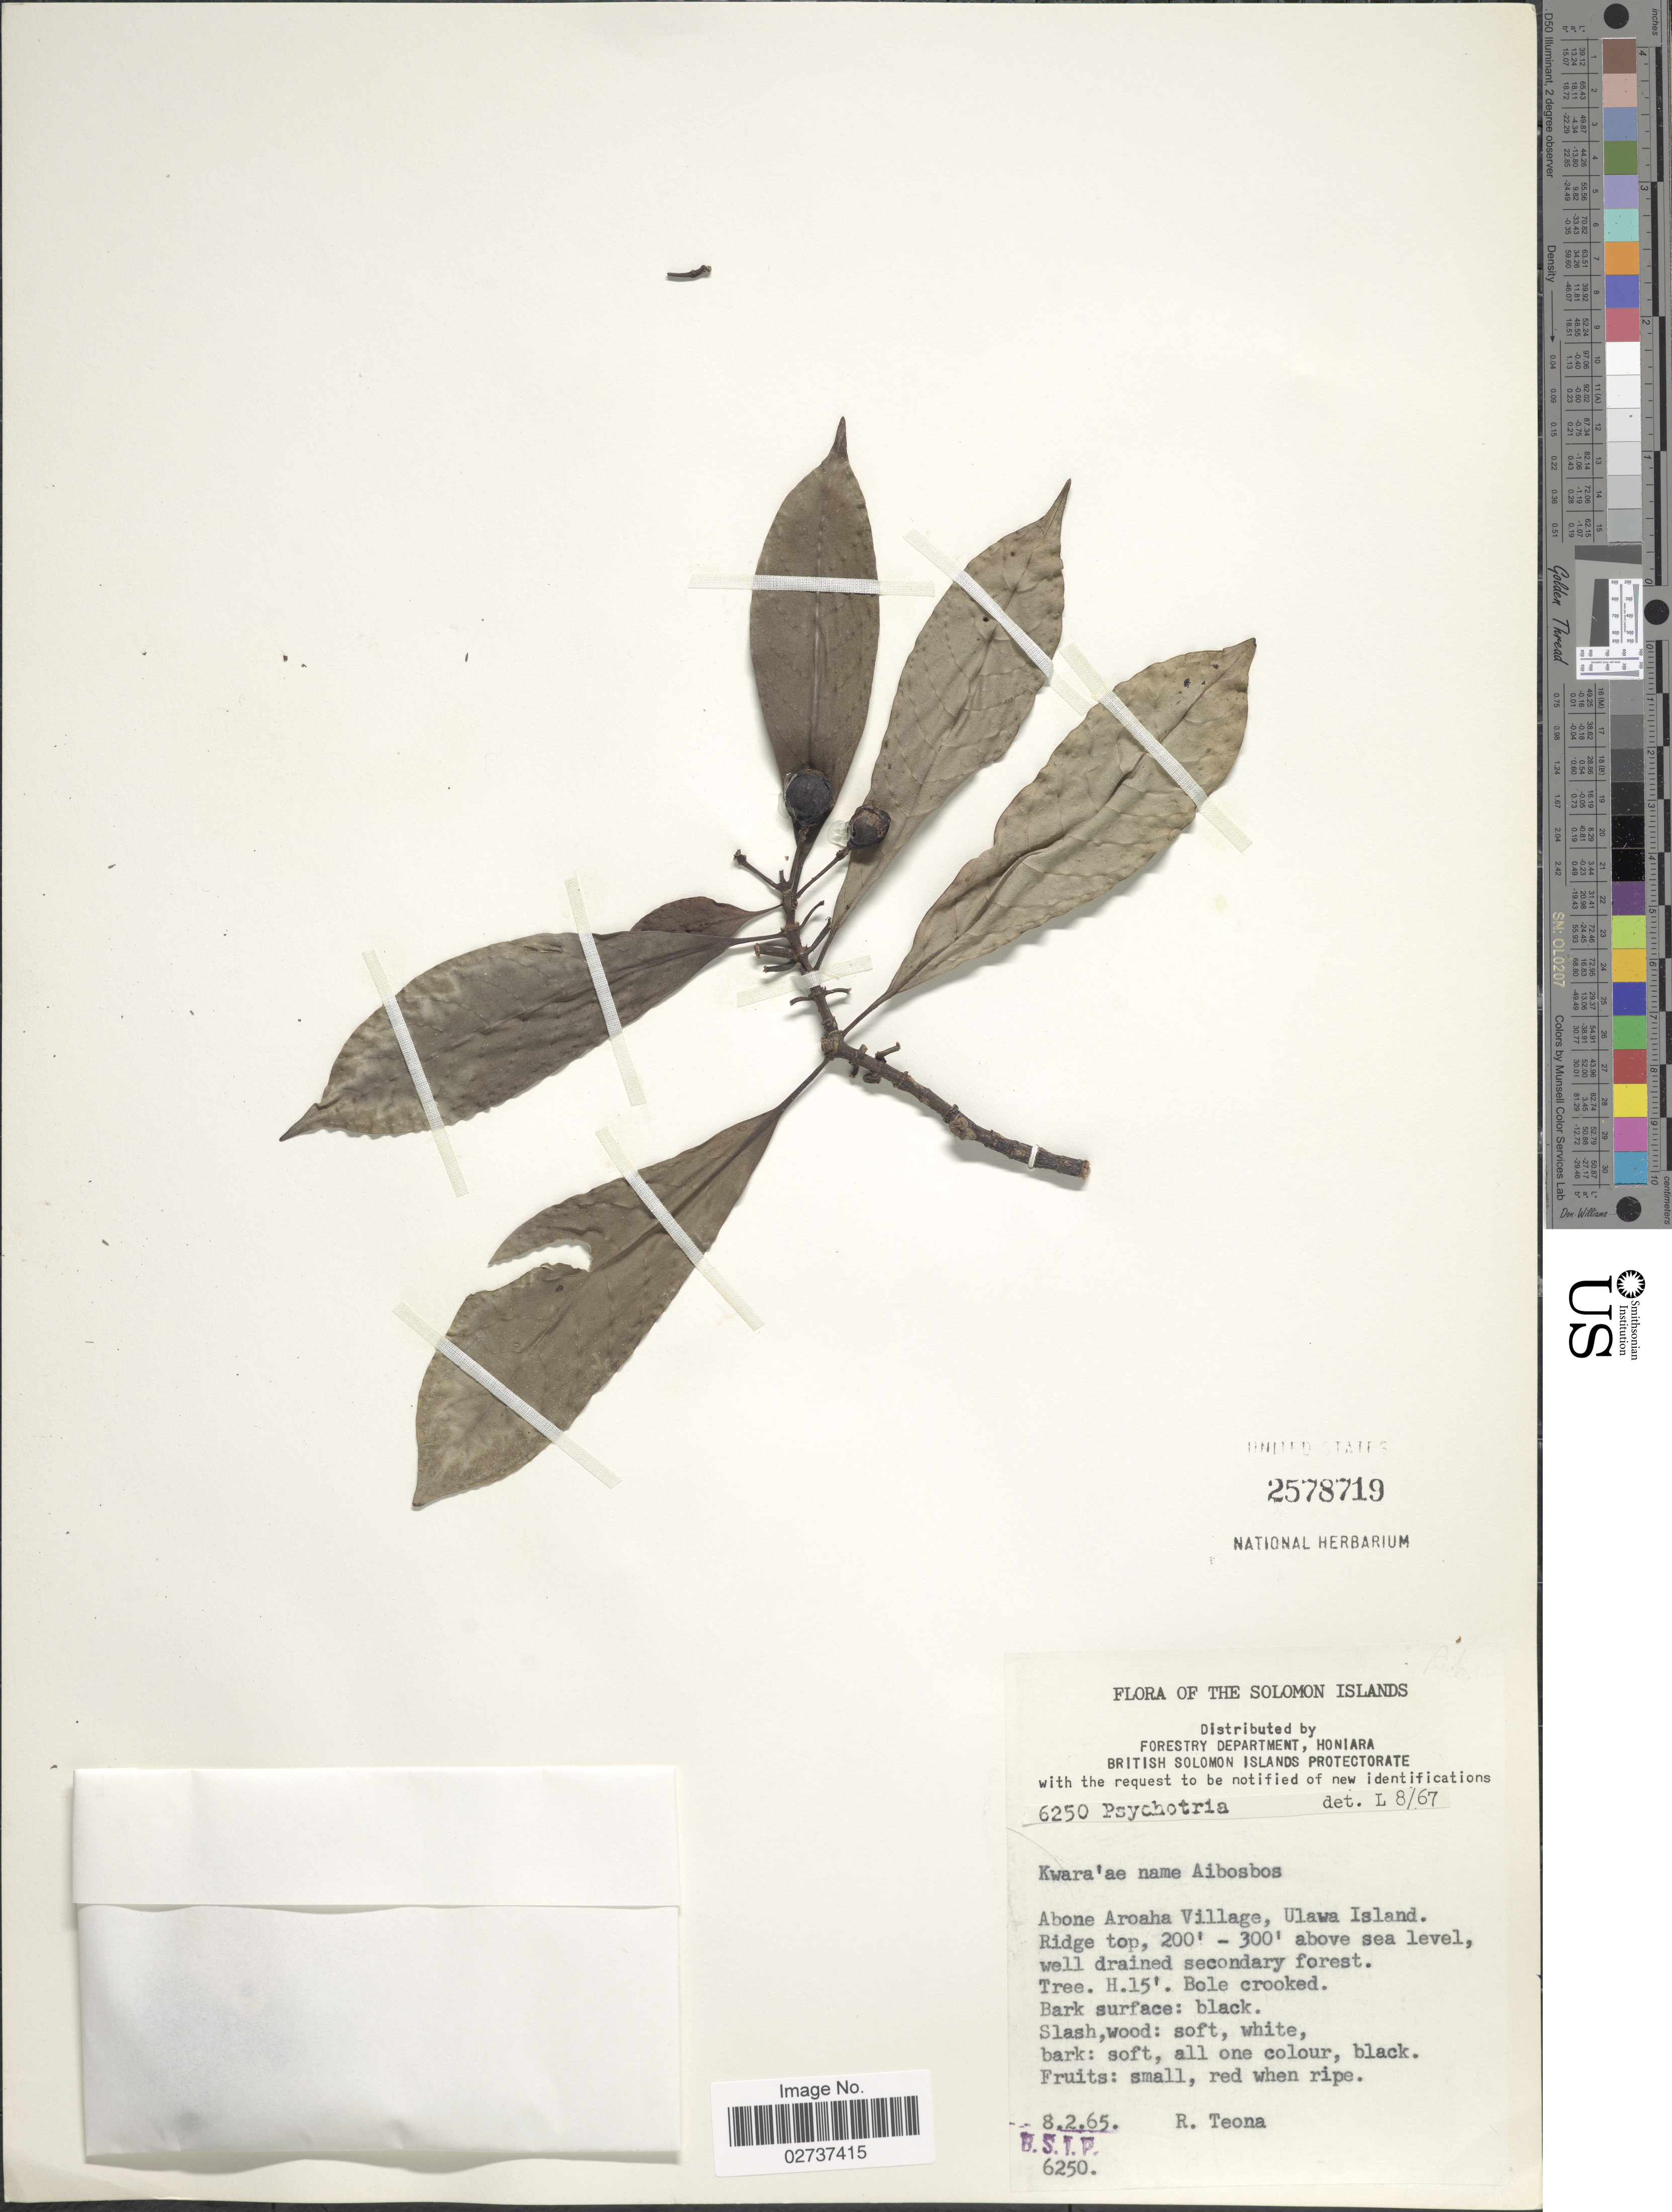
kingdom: Plantae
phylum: Tracheophyta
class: Magnoliopsida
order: Gentianales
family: Rubiaceae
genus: Psychotria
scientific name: Psychotria sp.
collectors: R. Teona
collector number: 6250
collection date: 1965-02-08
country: Solomon Islands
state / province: Solomon Islands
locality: Abone Aroaha Village, Ulawa Island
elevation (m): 61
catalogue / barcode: US 2578719